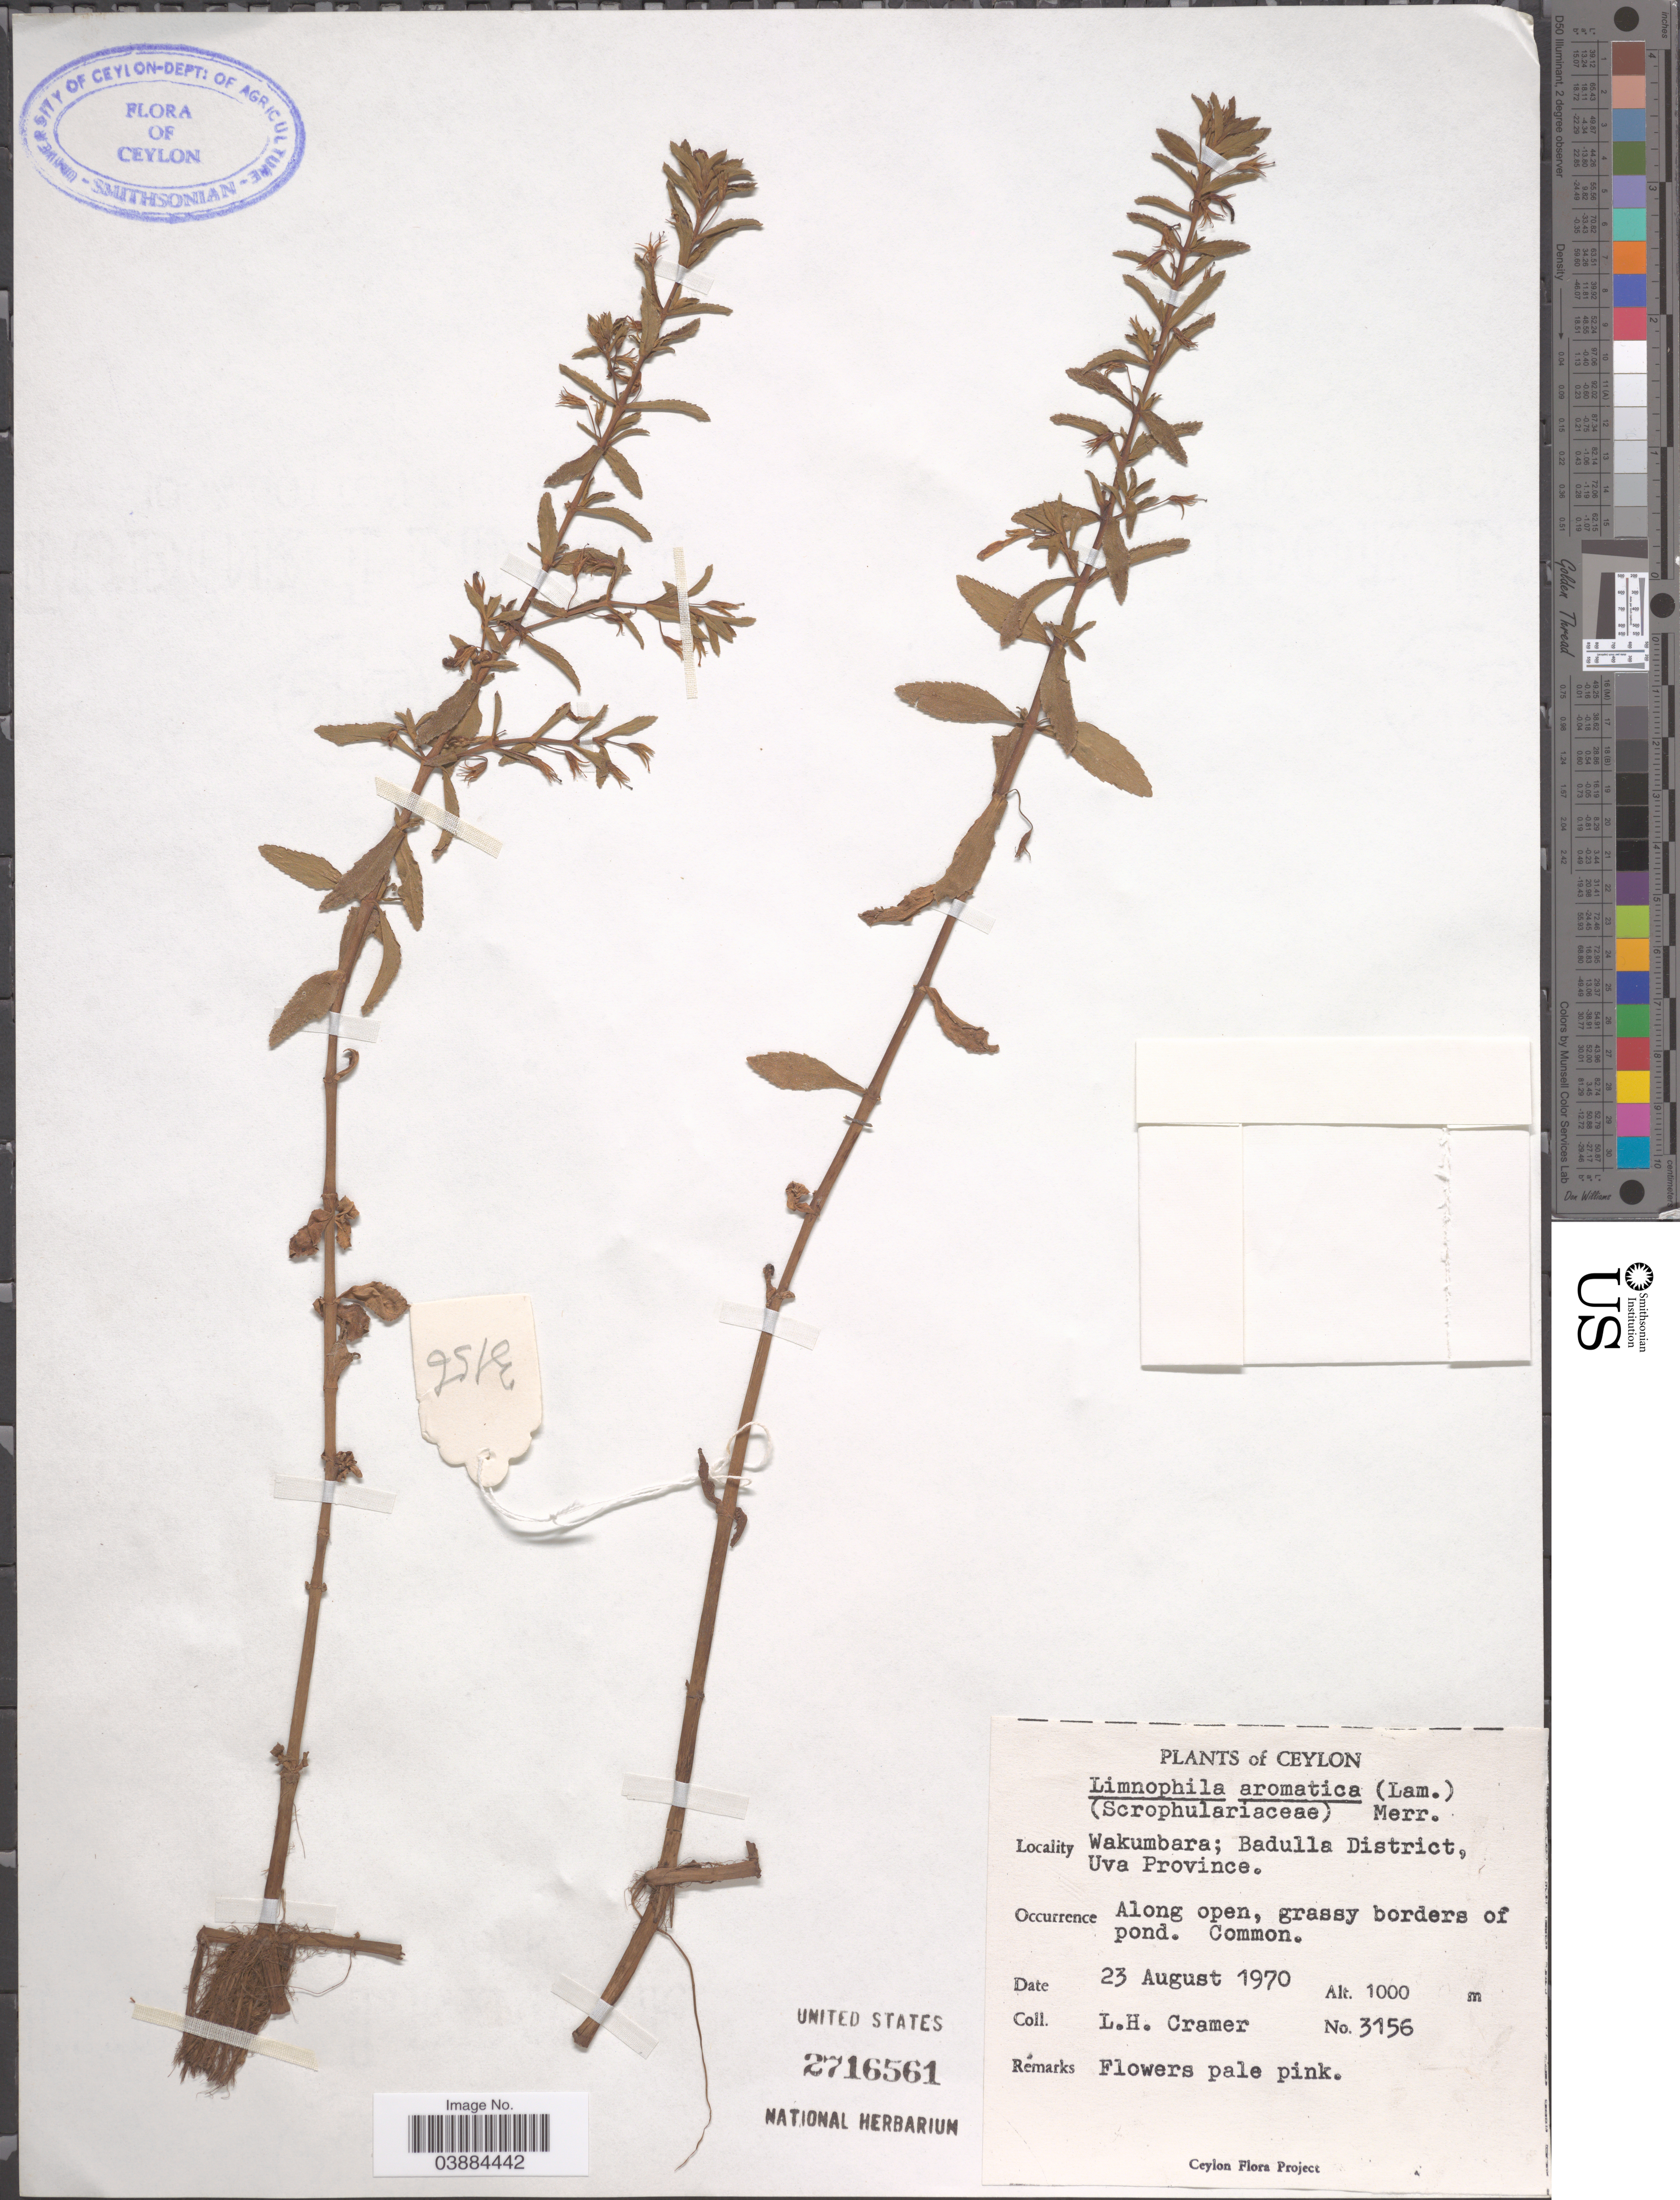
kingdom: Plantae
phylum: Tracheophyta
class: Magnoliopsida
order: Lamiales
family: Plantaginaceae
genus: Limnophila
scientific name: Limnophila aromatica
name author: (Lam.) Merr.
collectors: L. H. Cramer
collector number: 3156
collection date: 1970-08-23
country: Sri Lanka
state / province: Uva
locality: Ceylon. Wakumbara; Badulla District.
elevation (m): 1000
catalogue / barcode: US 2716561